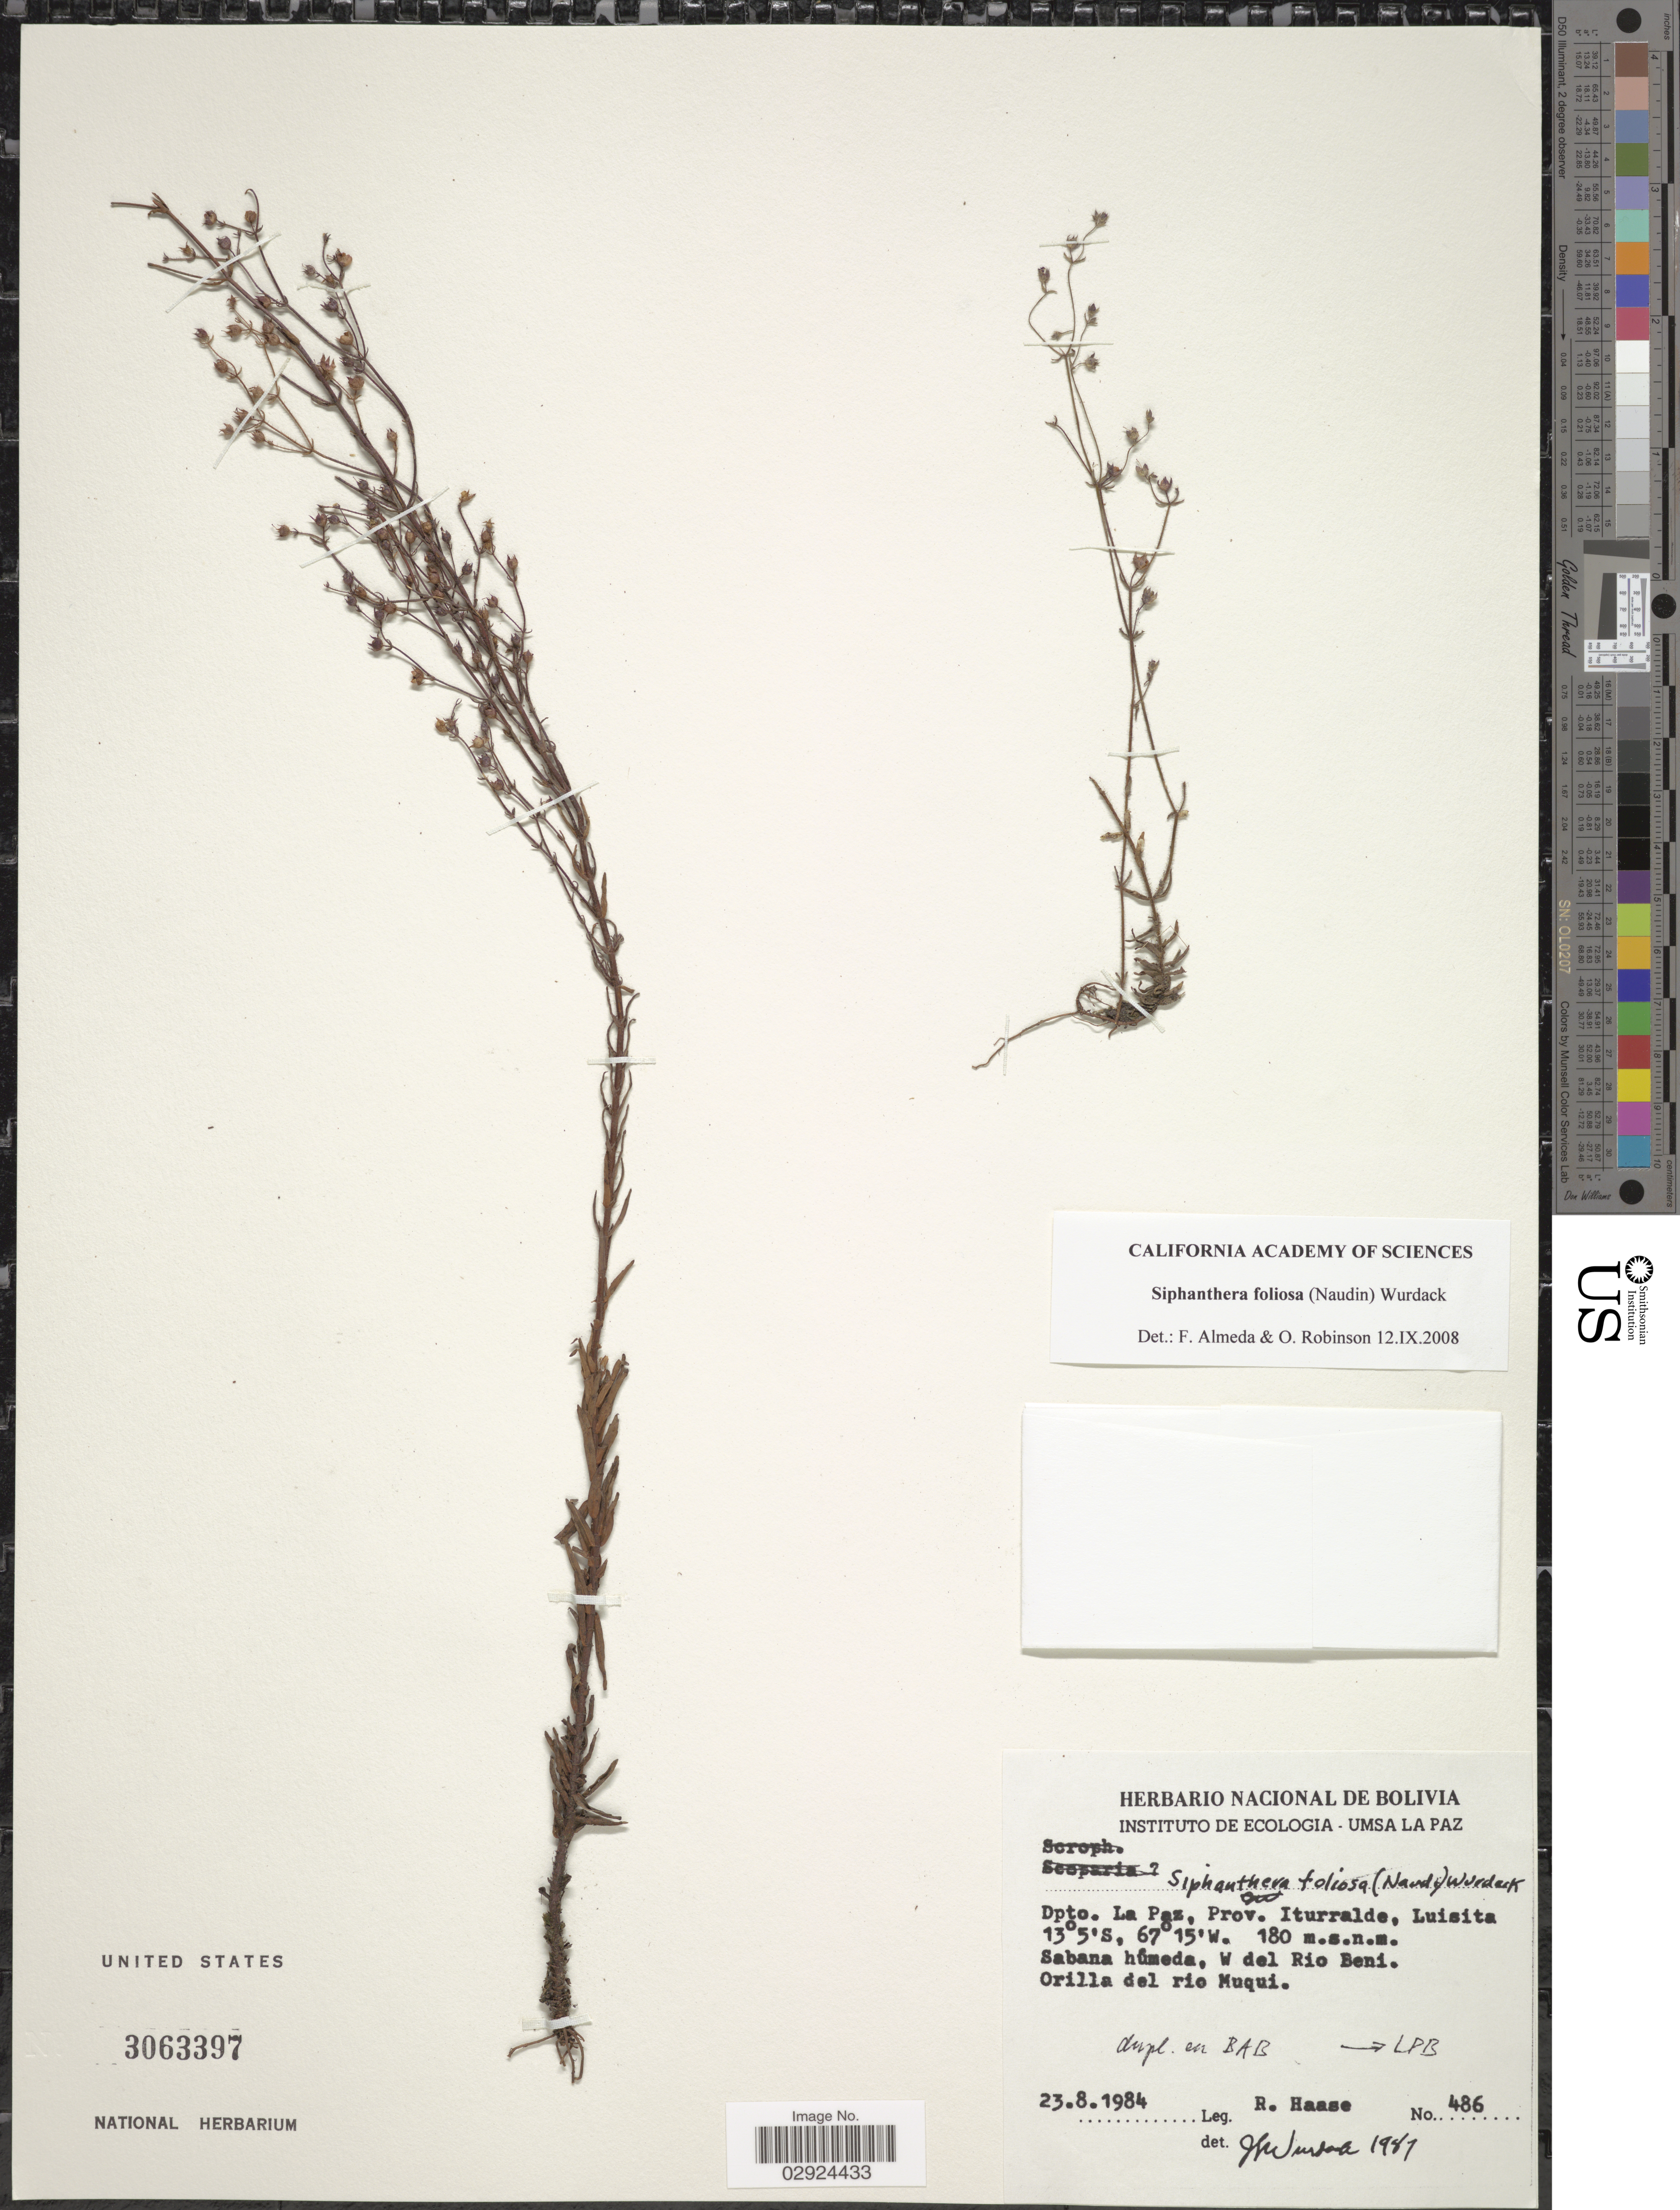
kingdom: Plantae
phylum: Tracheophyta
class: Magnoliopsida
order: Myrtales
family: Melastomataceae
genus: Siphanthera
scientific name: Siphanthera foliosa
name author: (Naudin) Wurdack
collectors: R. Haase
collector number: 486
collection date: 1984-08-23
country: Bolivia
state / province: La Paz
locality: Dpto. La Paz, Prov. Iturralde, Luisita, Sabana húmeda, W del Rio Beni, Orilla del rio Muqui.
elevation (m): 180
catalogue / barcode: US 3063397